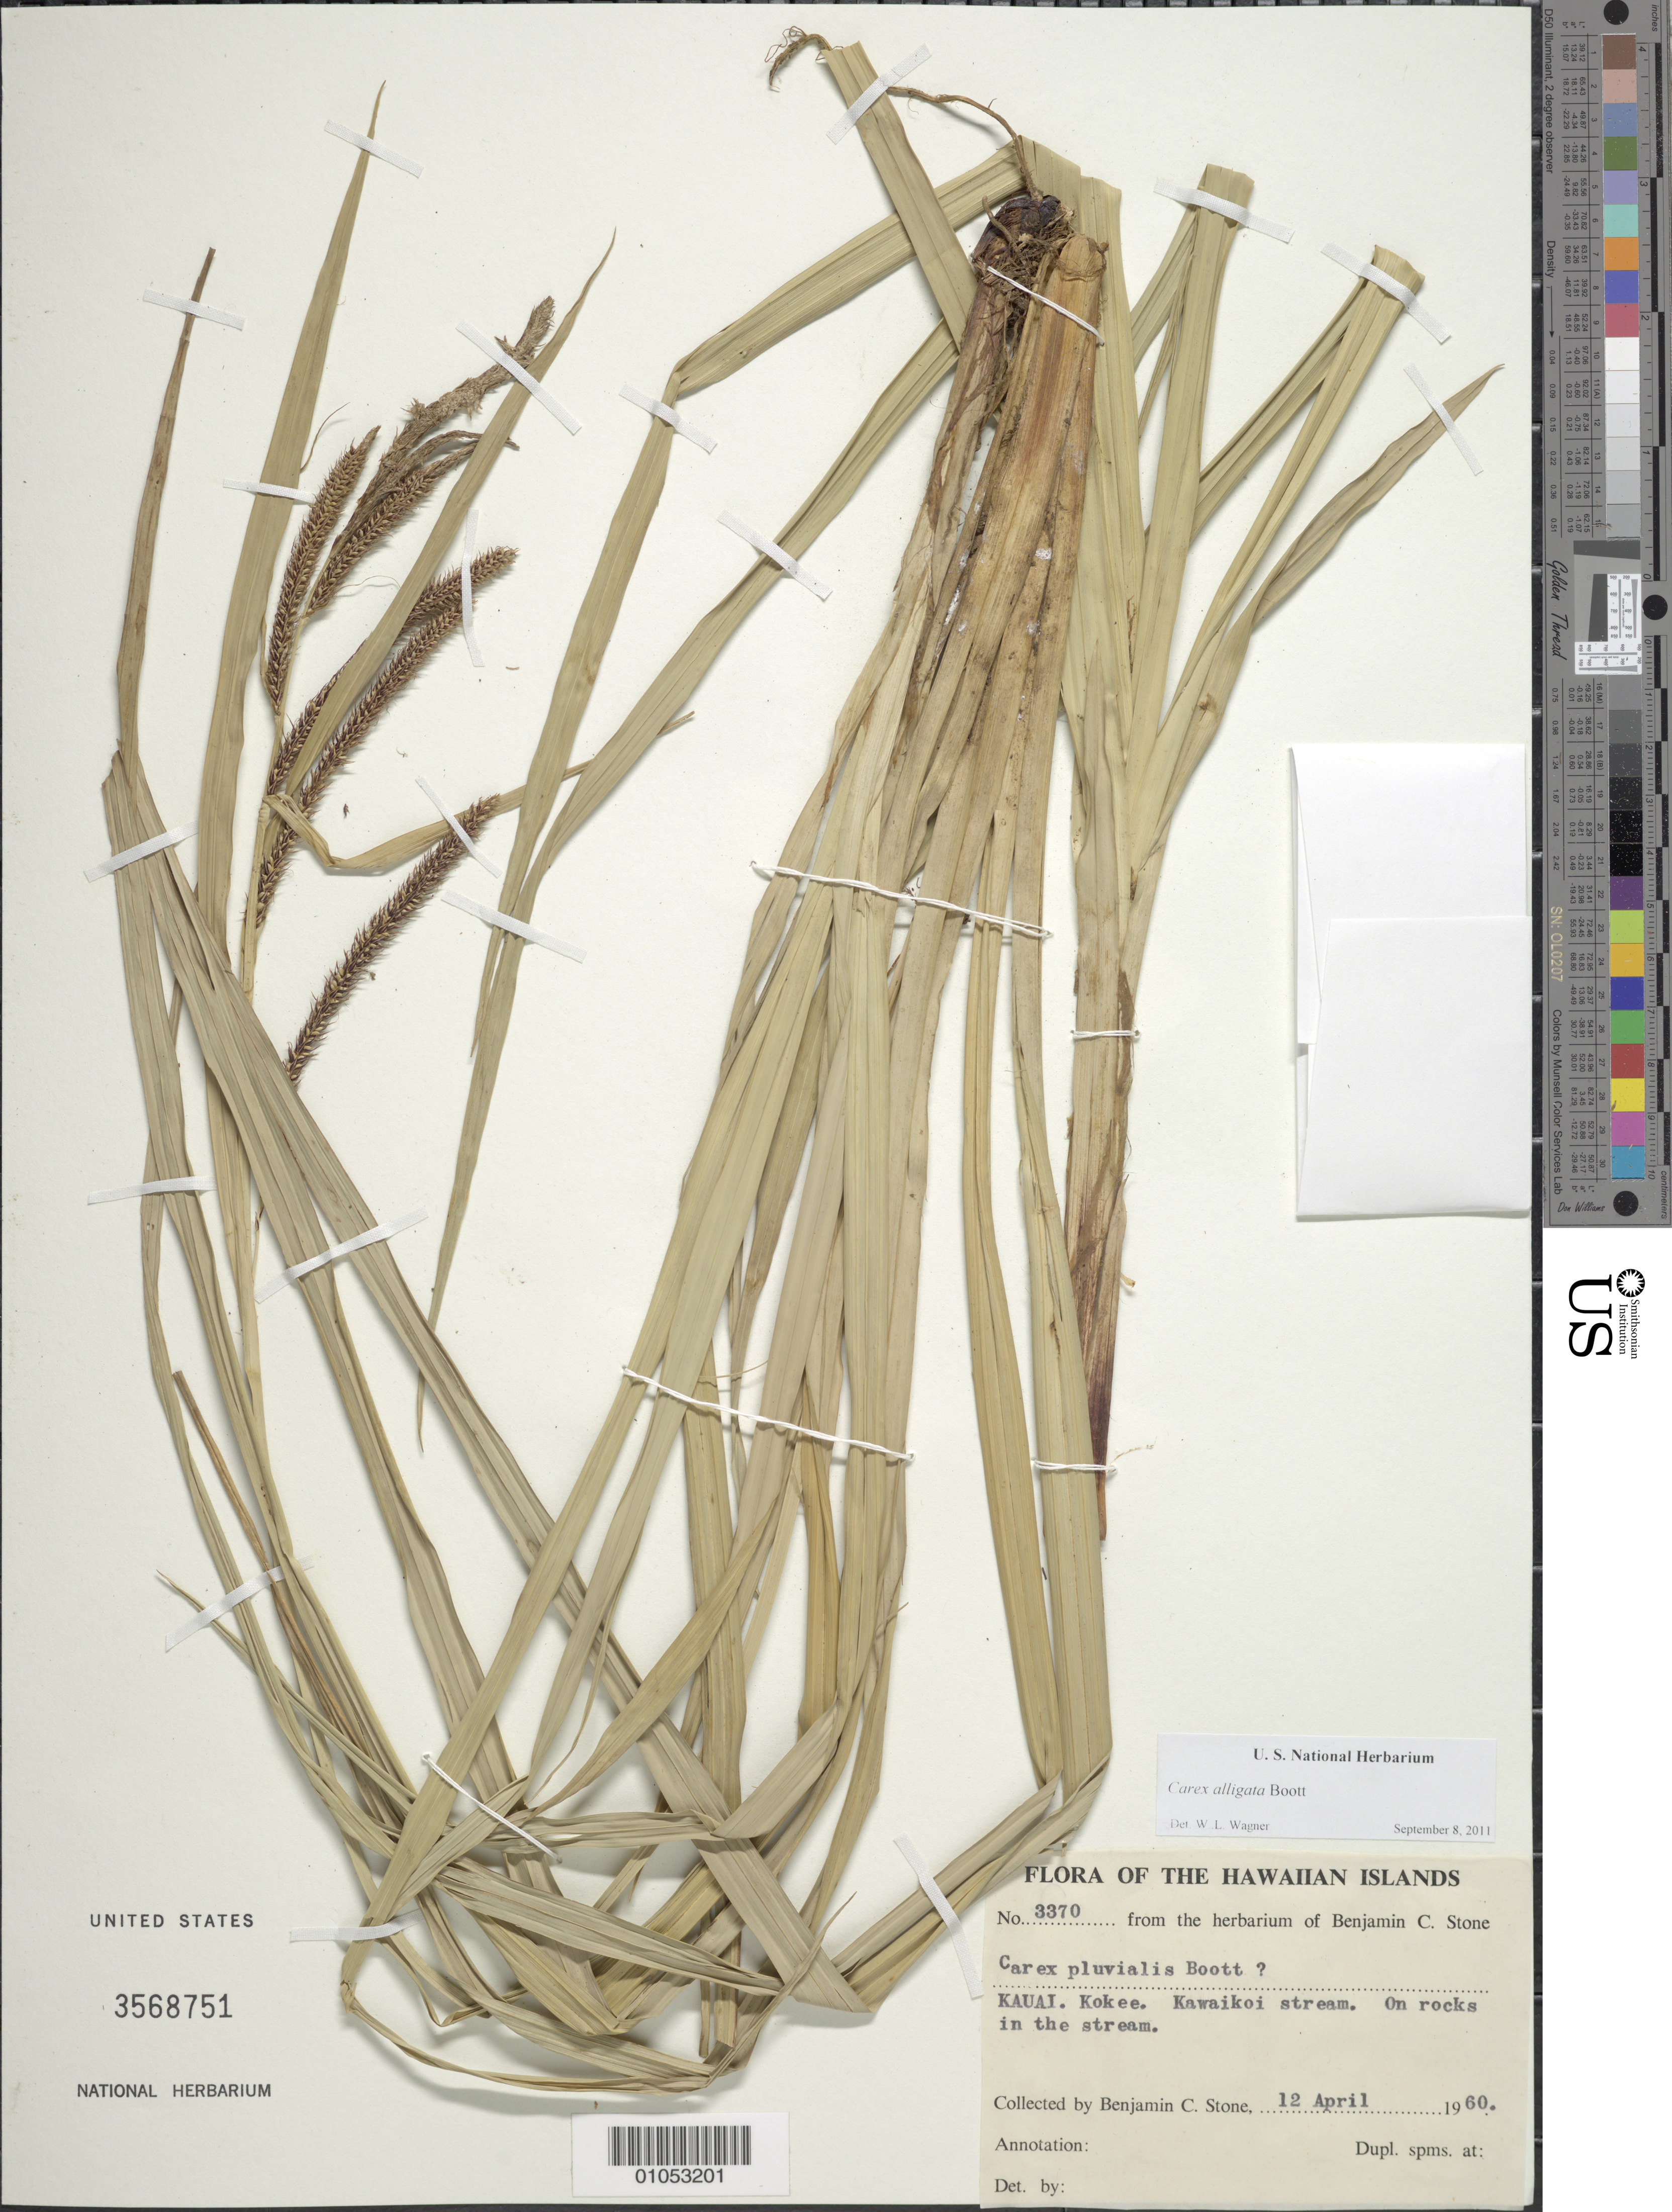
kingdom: Plantae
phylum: Tracheophyta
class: Liliopsida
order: Poales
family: Cyperaceae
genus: Carex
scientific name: Carex alligata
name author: Boott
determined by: Wagner, W. L., (BOT), Smithsonian Institution - National Museum of Natural History (UNITED STATES)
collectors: B. C. Stone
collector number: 3370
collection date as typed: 12 Apr 1960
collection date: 1960-04-12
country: United States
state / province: Hawaii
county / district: Kauai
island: Kaua'i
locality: Kokee. Kawaikoi stream.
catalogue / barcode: US 3568751